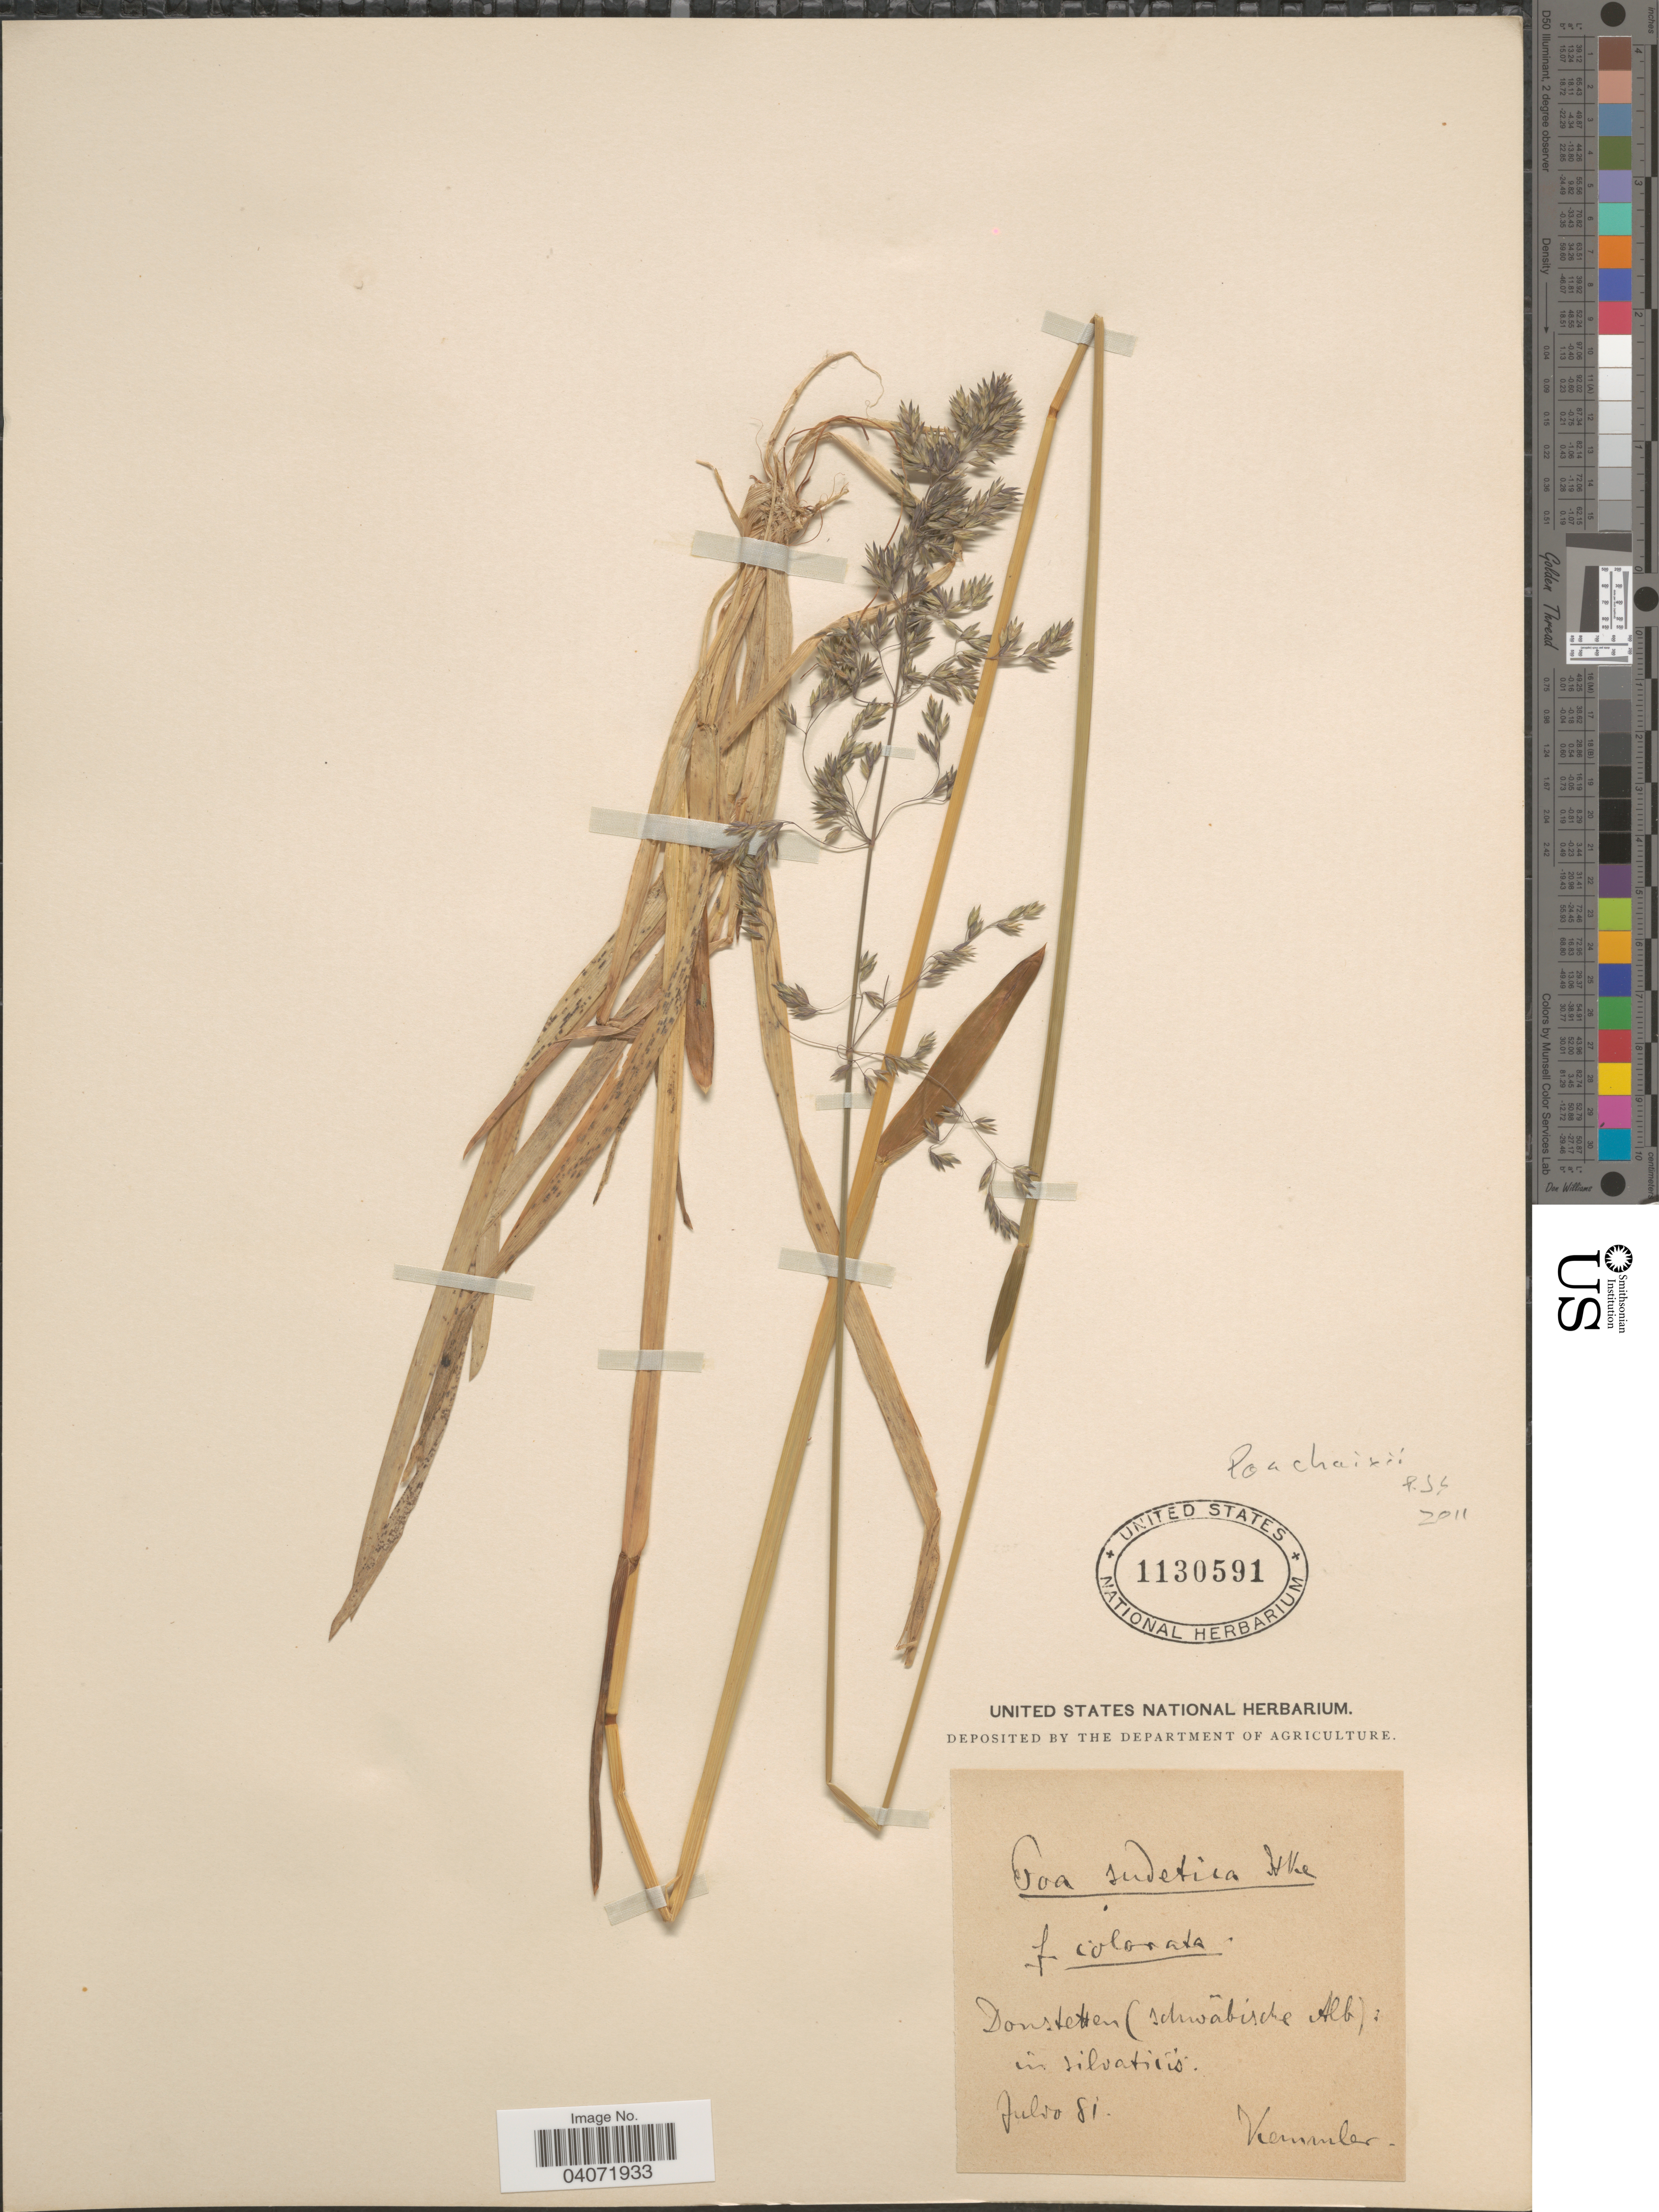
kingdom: Plantae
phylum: Tracheophyta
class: Liliopsida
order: Poales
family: Poaceae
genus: Poa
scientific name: Poa chaixii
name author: Vill.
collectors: -. Kemmler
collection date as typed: Transcribed d/m/y: /7/81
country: Germany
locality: Donstetten (schwãbische Alb): in silvaticis.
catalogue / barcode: US 1130591